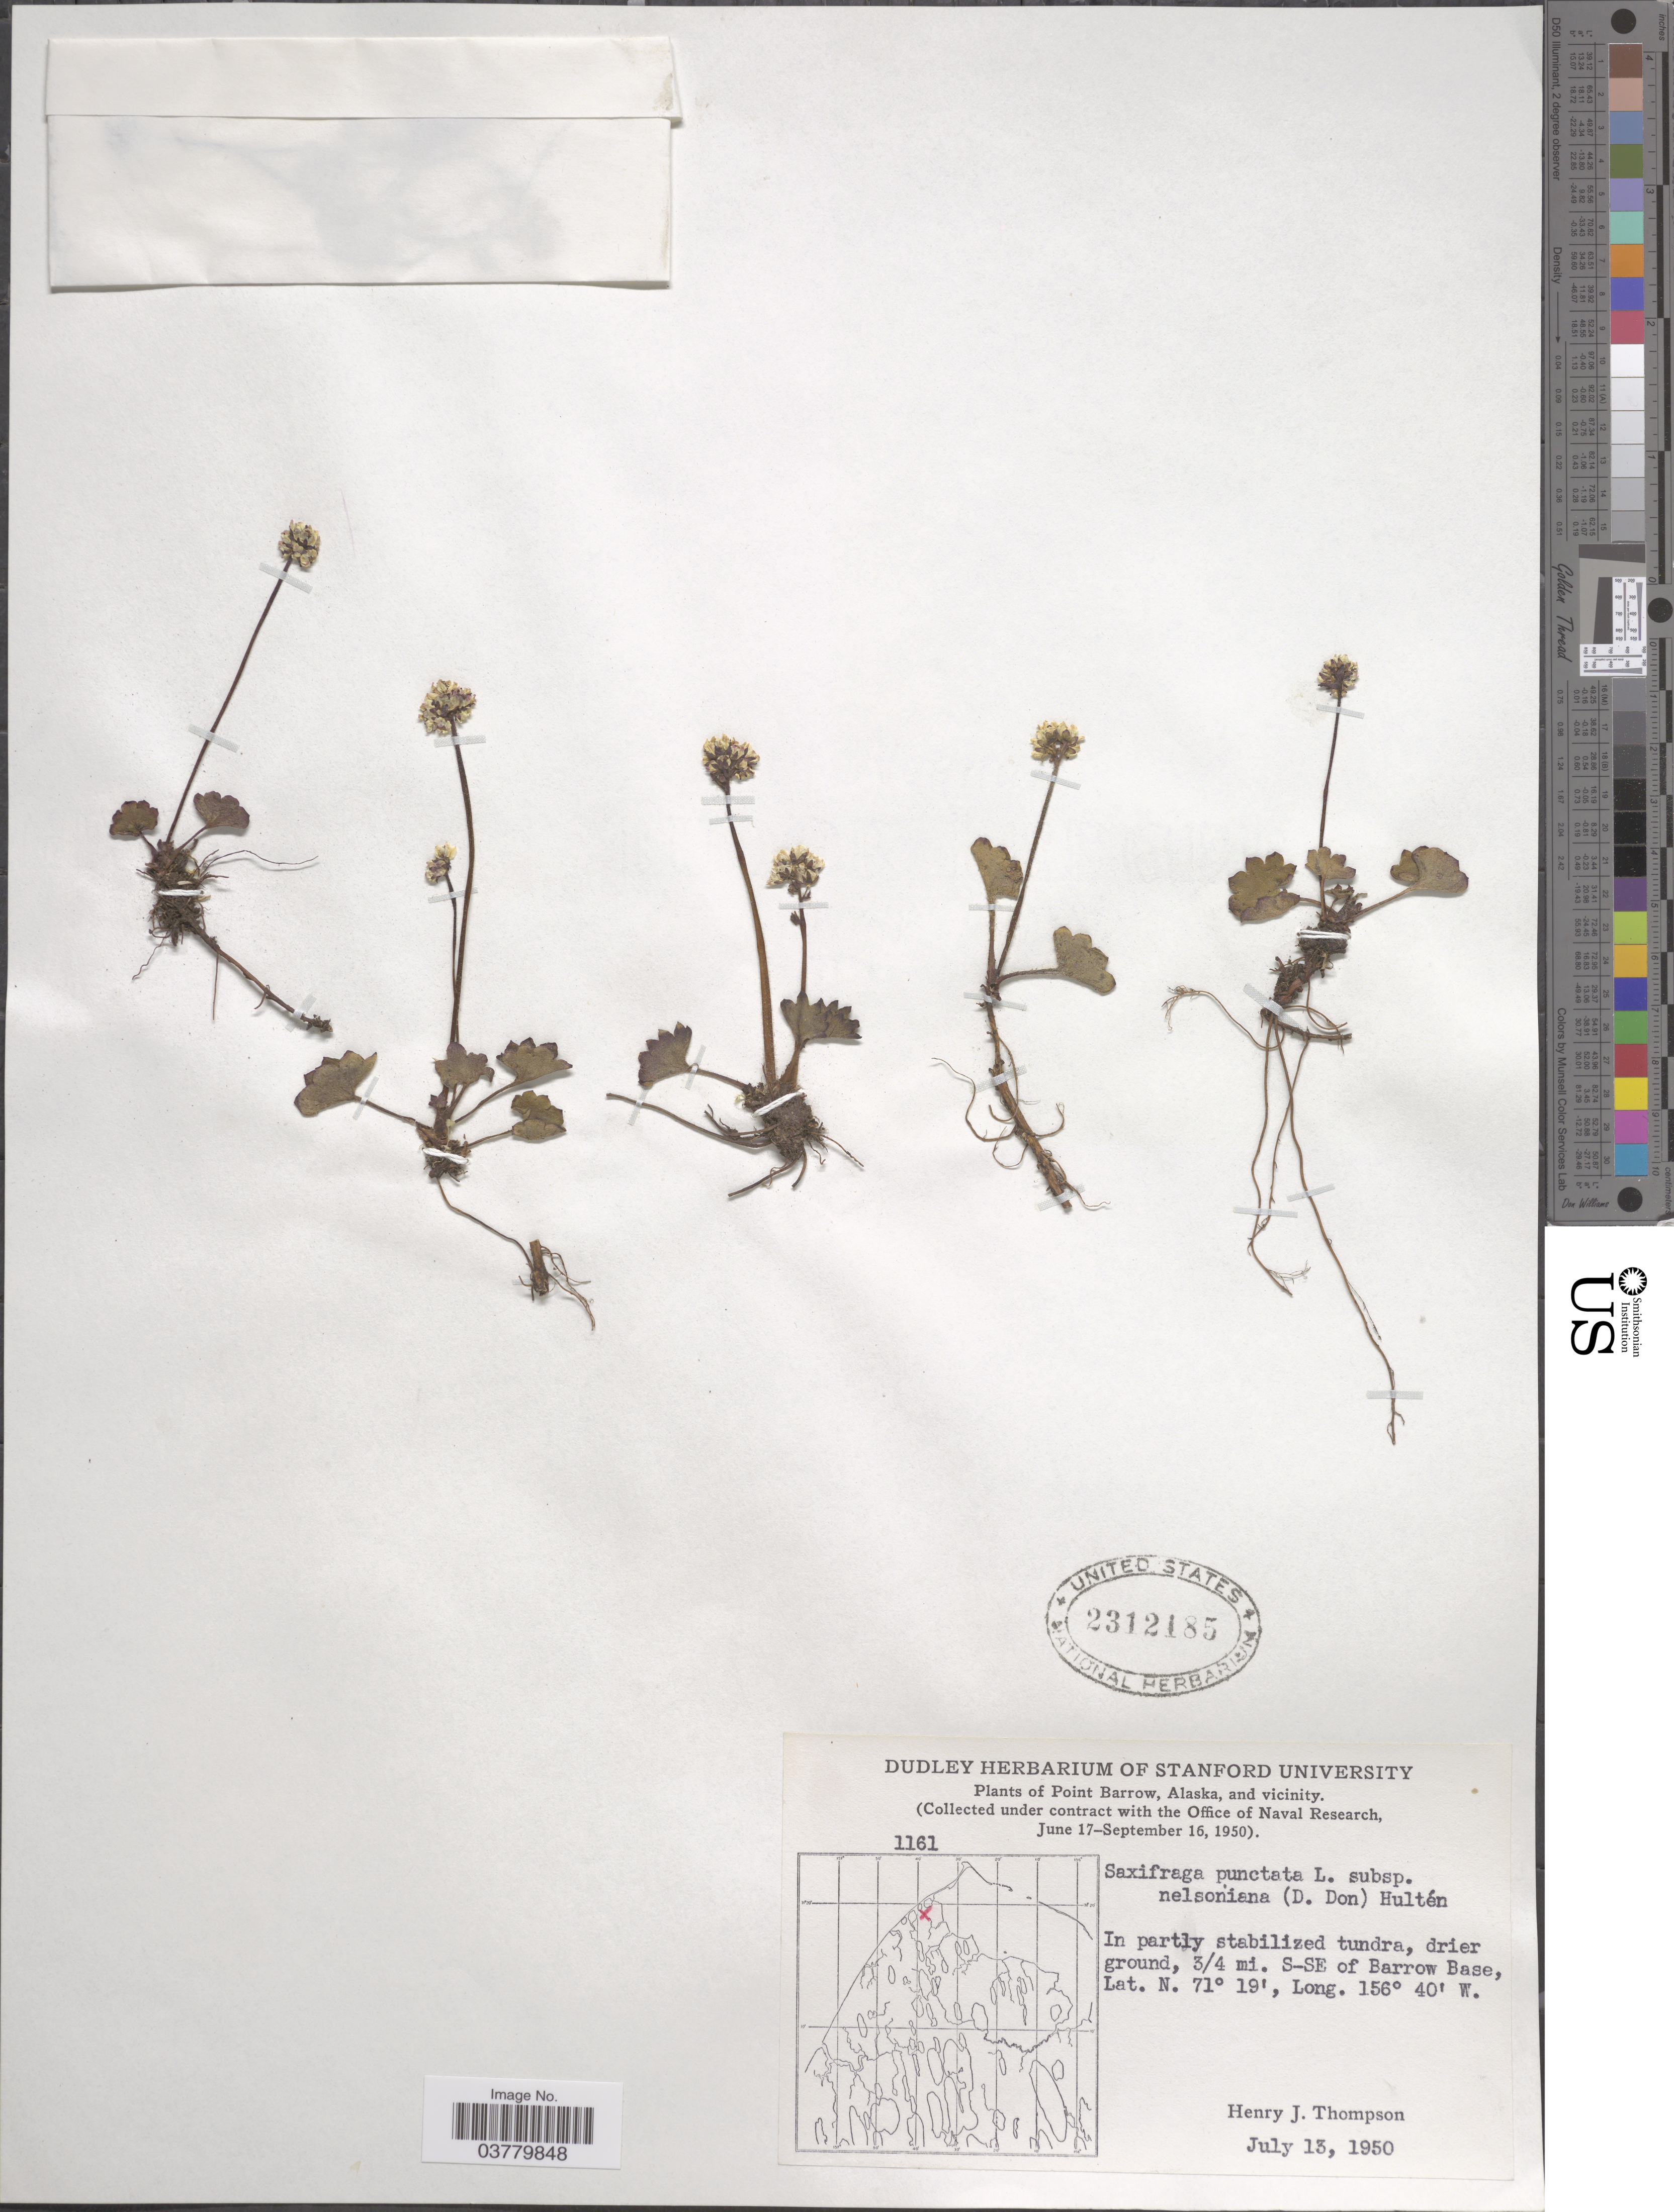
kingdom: Plantae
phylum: Tracheophyta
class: Magnoliopsida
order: Saxifragales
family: Saxifragaceae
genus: Micranthes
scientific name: Micranthes nelsoniana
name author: (D. Don) Small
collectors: H. J. Thompson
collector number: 1161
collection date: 1950-07-13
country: United States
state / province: Alaska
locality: Point Barrow, Alaska, and vicinity. In partly stabilized tundra, drier ground, 3/4 mi. S-SE of Barrow Base.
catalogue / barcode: US 2312185